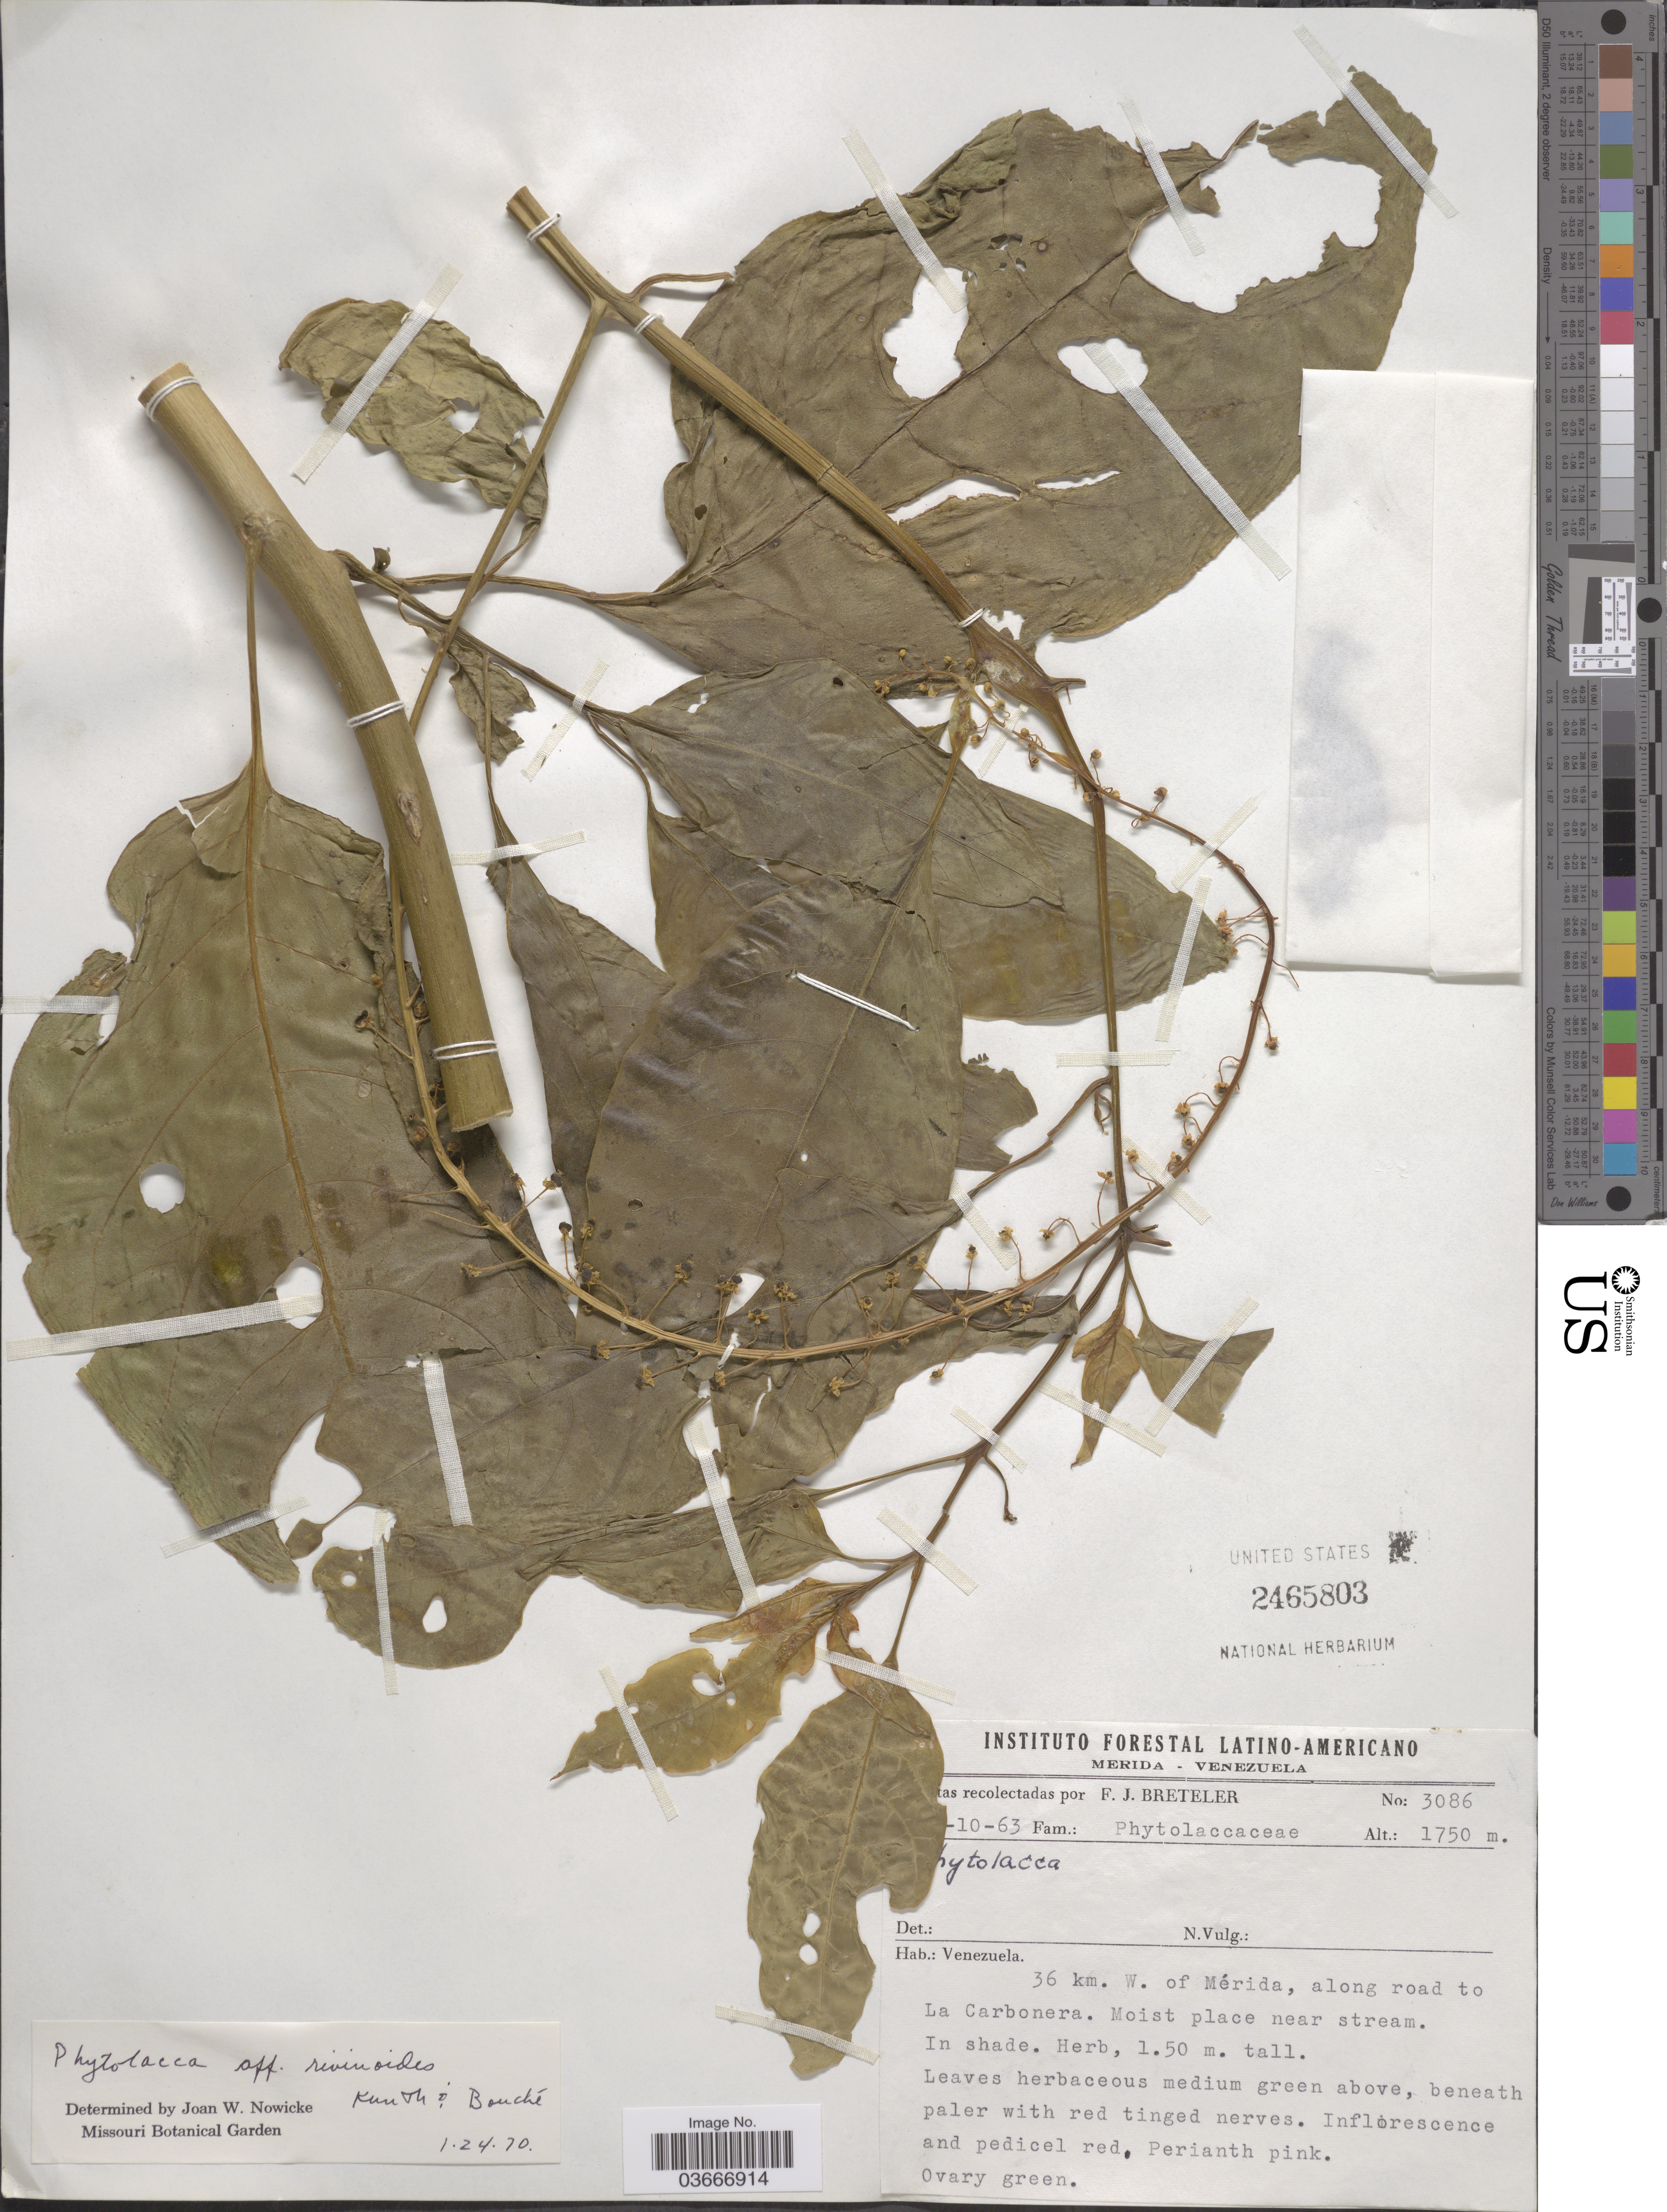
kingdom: Plantae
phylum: Tracheophyta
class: Magnoliopsida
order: Caryophyllales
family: Phytolaccaceae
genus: Phytolacca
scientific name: Phytolacca rivinoides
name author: Kunth & C.D. Bouché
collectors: F. J. Breteler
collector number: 3086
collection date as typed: Transcribed d/m/y: 1/10/63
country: Venezuela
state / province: Mérida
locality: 36 km. W. of Mérida, along road to La Carbonera.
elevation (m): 1750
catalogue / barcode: US 2465803